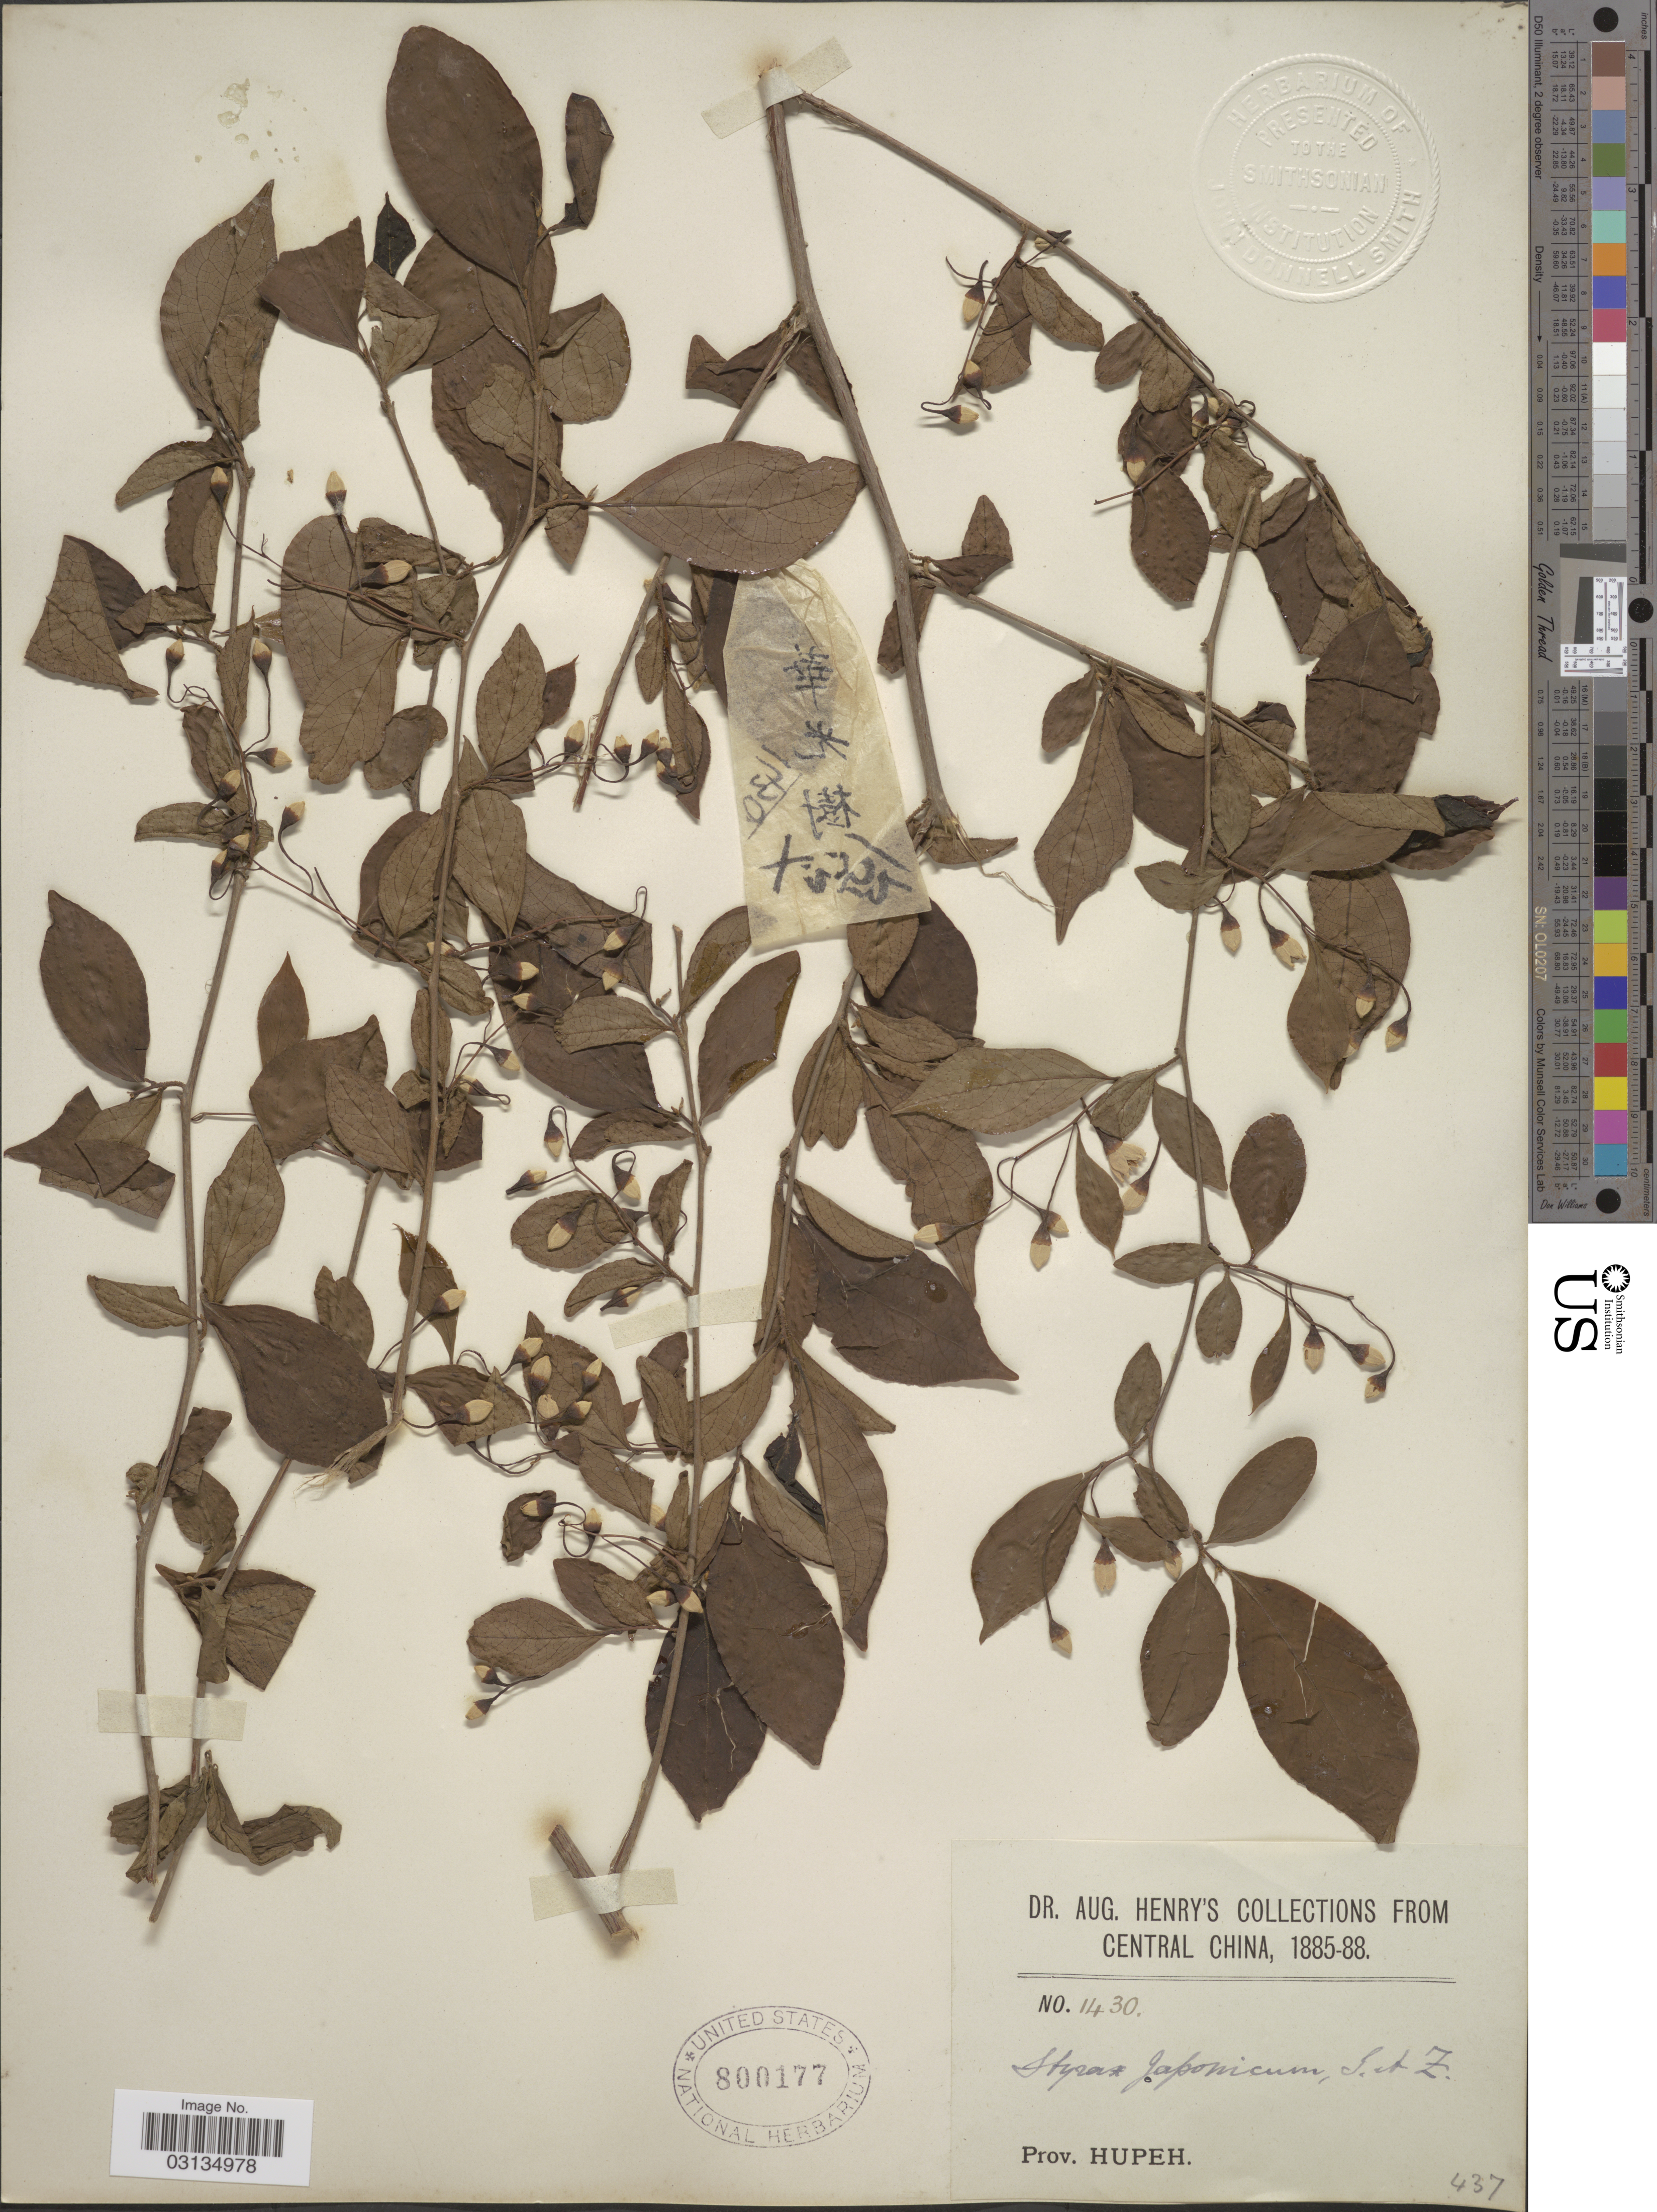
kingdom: Plantae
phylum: Tracheophyta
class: Magnoliopsida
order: Ericales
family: Styracaceae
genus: Styrax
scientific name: Styrax japonicus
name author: Siebold & Zucc.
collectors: A. Henry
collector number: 1430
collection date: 1885/1888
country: China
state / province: Hubei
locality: Central China. Prov. Hupeh.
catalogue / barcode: US 800177